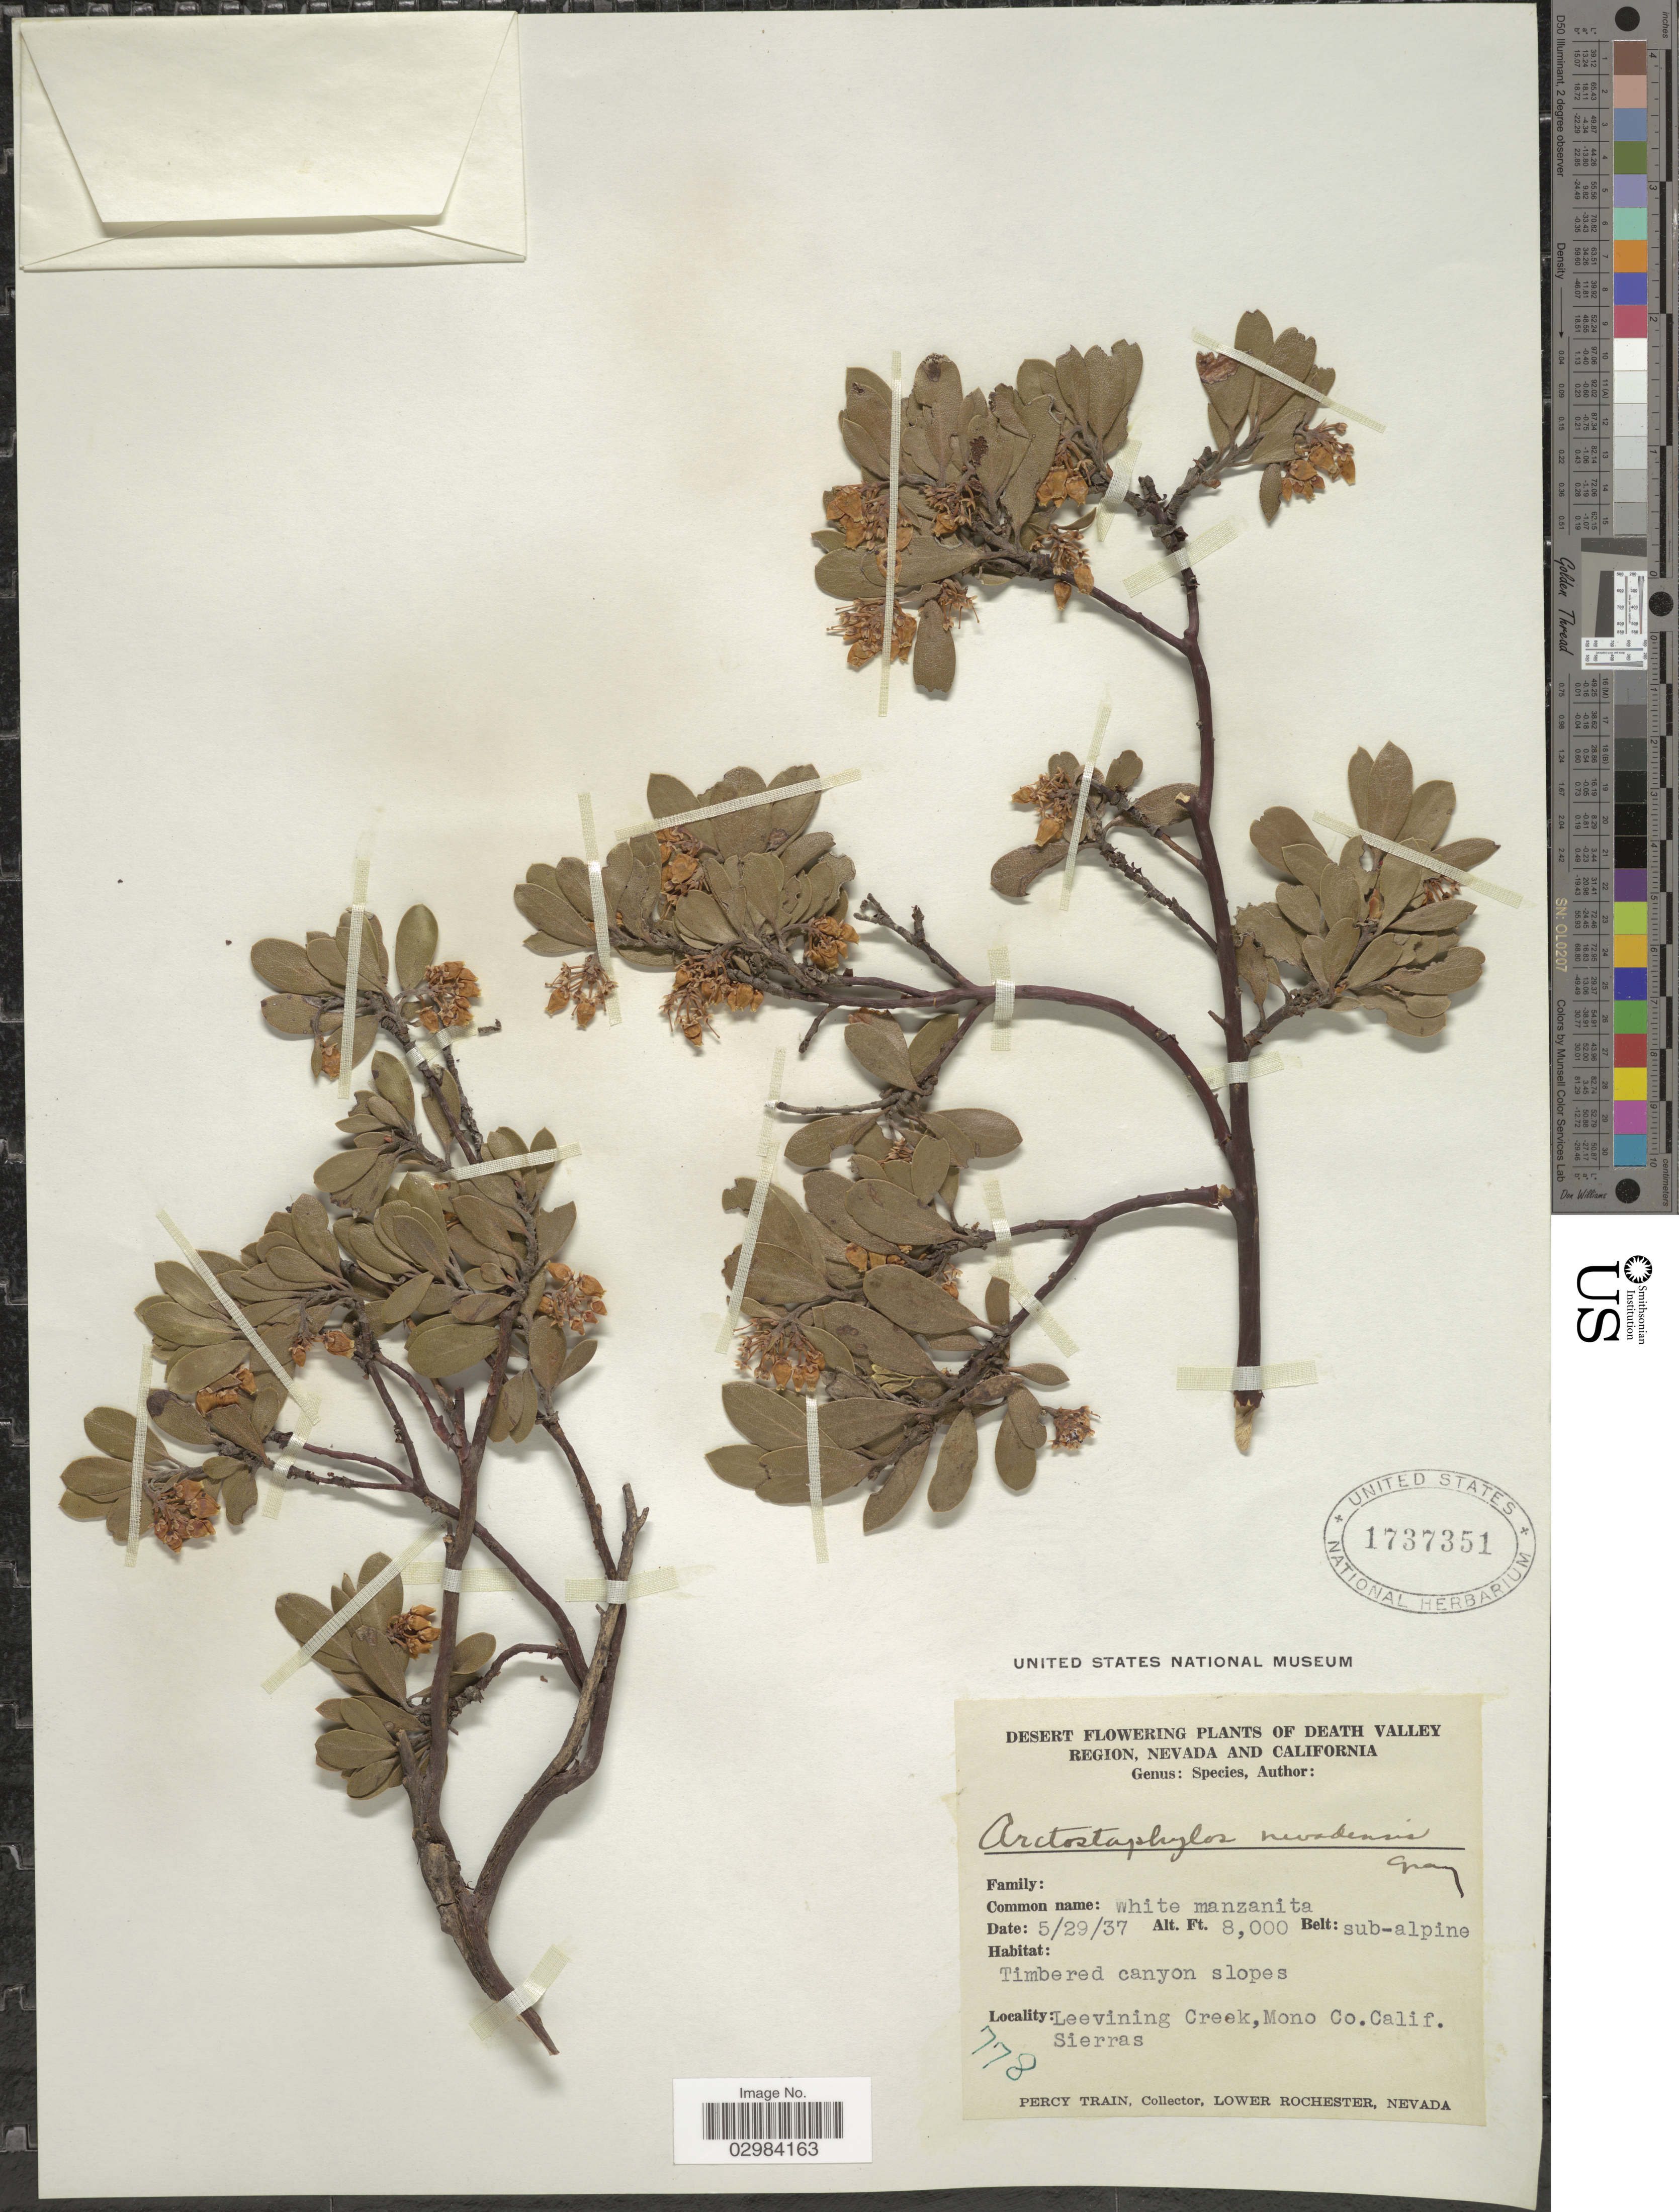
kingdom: Plantae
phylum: Tracheophyta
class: Magnoliopsida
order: Ericales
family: Ericaceae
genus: Arctostaphylos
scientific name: Arctostaphylos nevadensis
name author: A. Gray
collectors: P. Train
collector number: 778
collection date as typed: Transcribed d/m/y: 29/5/37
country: United States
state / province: California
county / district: Mono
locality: Leevining Creek, Mono Co. Calif. Sierras.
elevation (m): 2438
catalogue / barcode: US 1737351